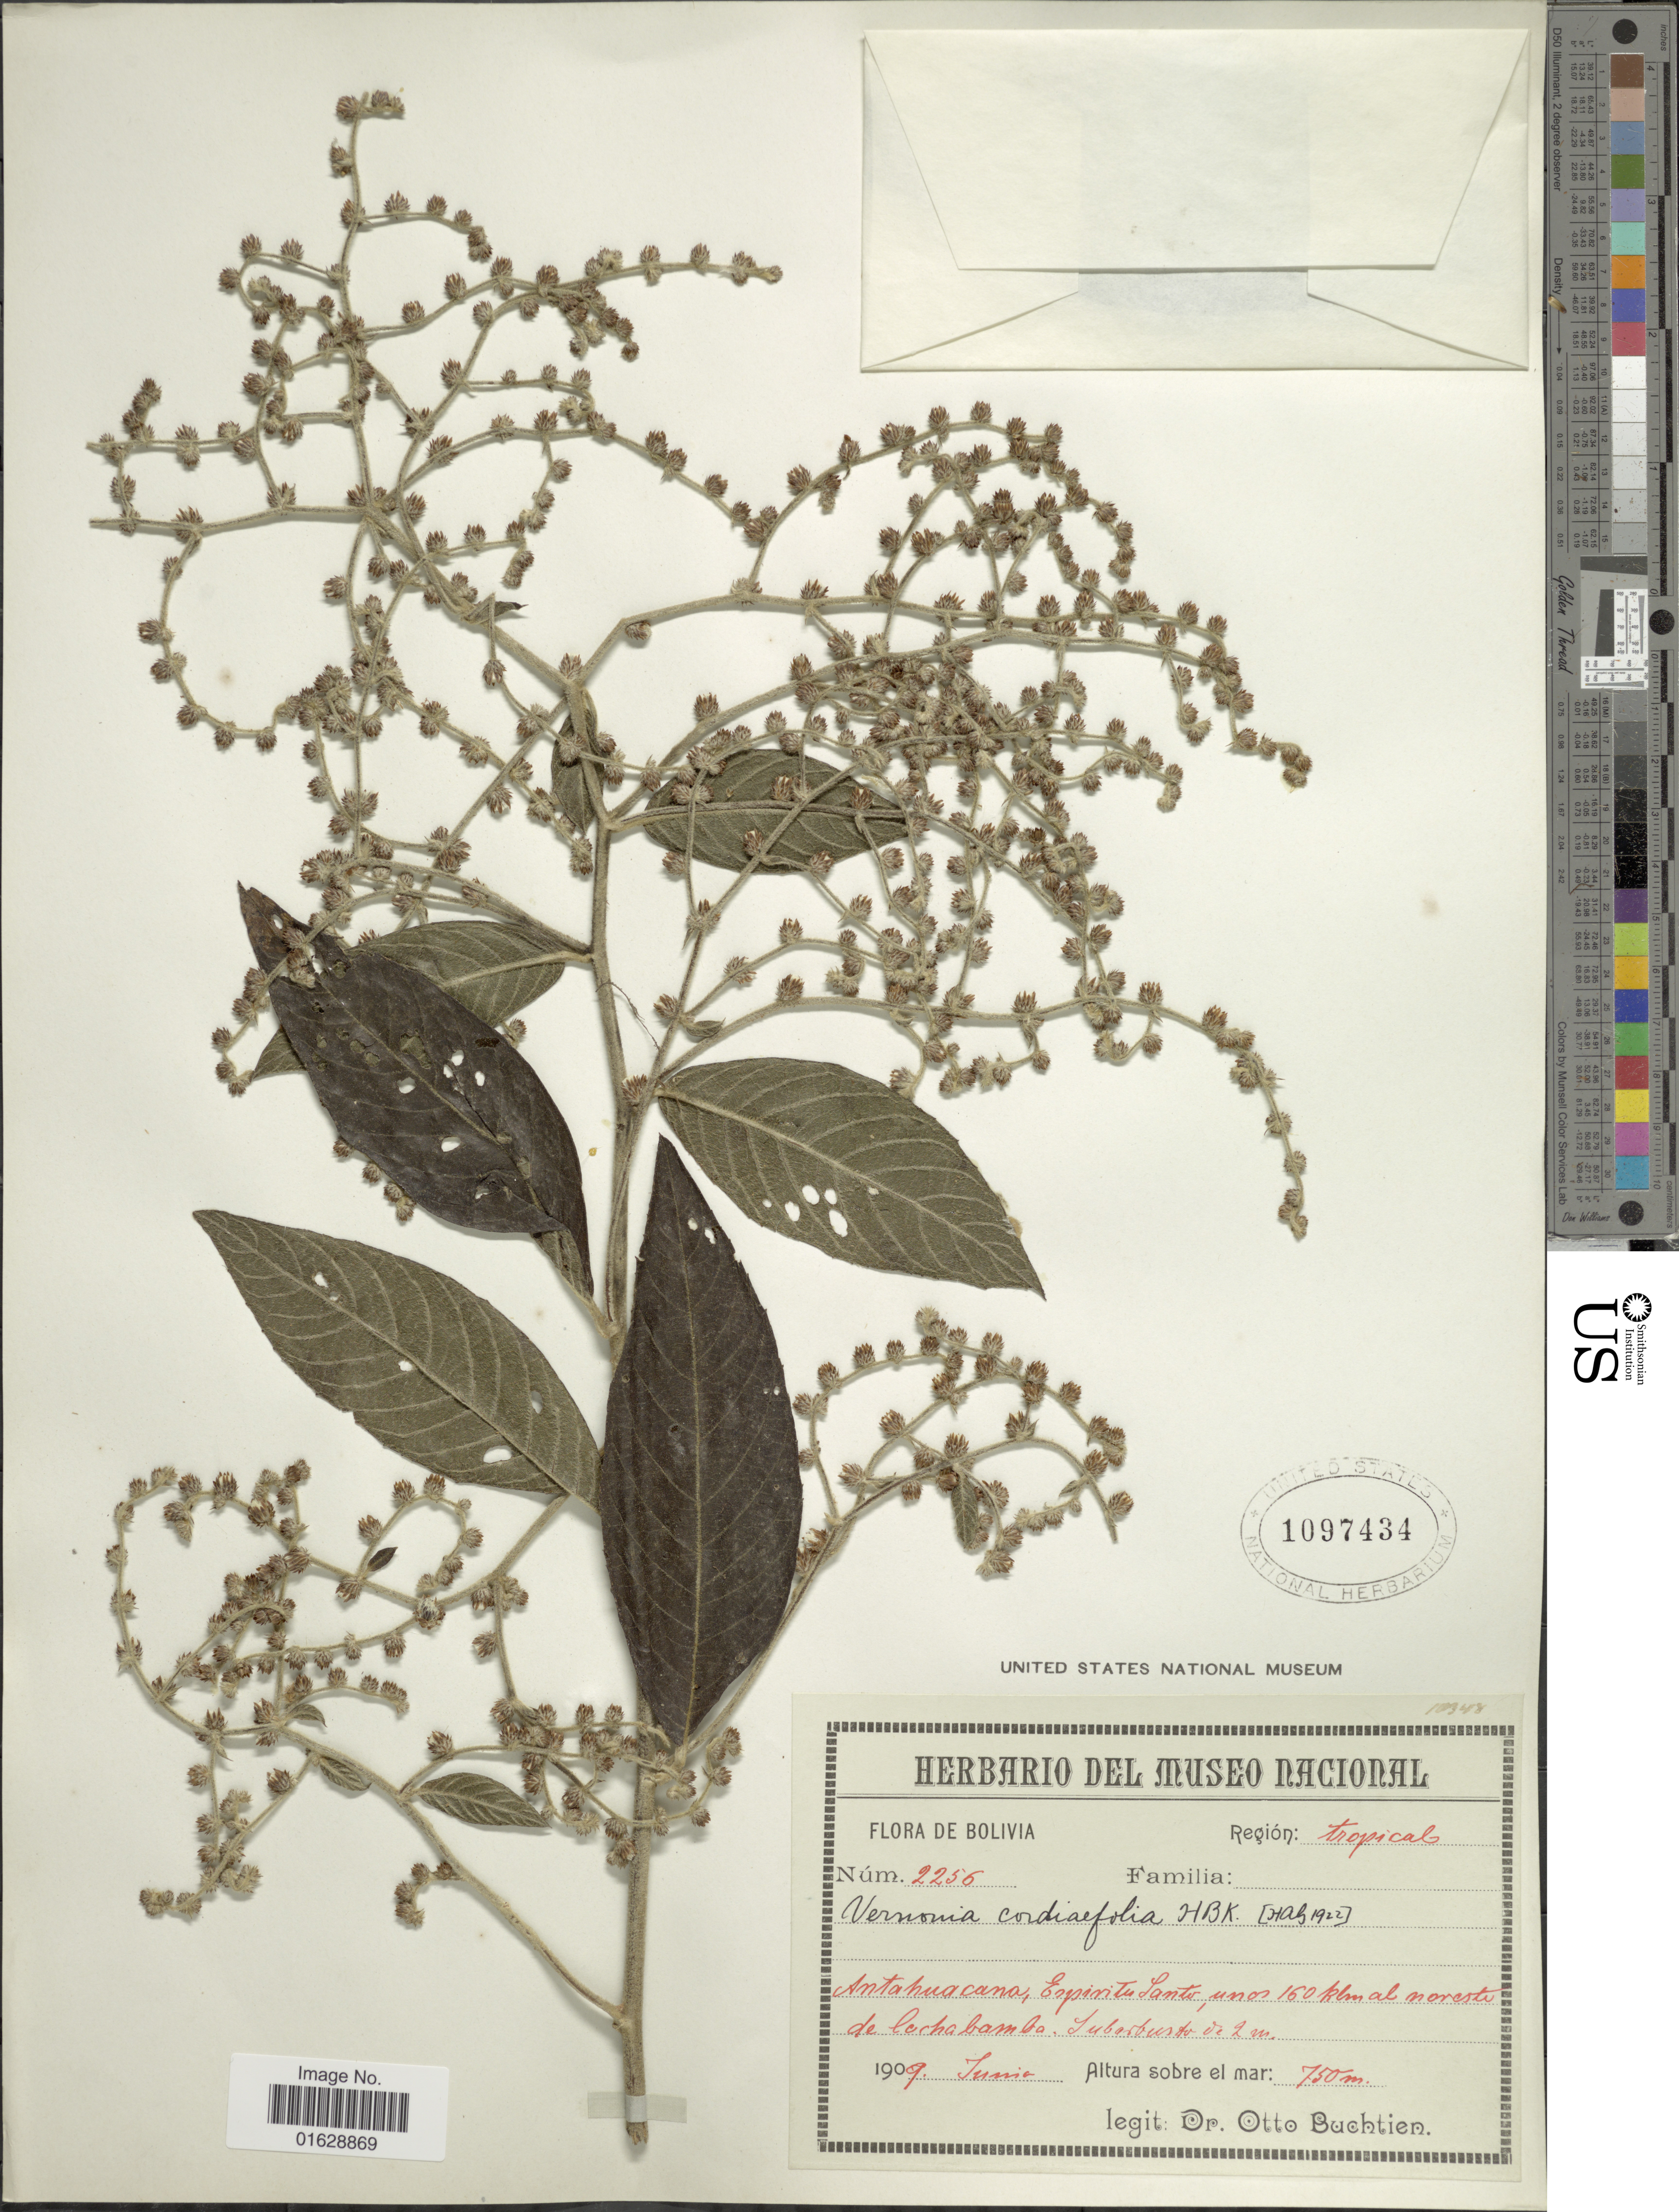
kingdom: Plantae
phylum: Tracheophyta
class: Magnoliopsida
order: Asterales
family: Asteraceae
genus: Lepidaploa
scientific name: Lepidaploa cordiaefolia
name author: (Kunth) H. Rob.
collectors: O. Buchtien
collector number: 2256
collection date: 1909-06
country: Bolivia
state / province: Cochabamba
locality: Antahuacana, Espiritu Santo, unos 159 klm al noreste de Cochabamba.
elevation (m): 750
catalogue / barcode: US 1097434